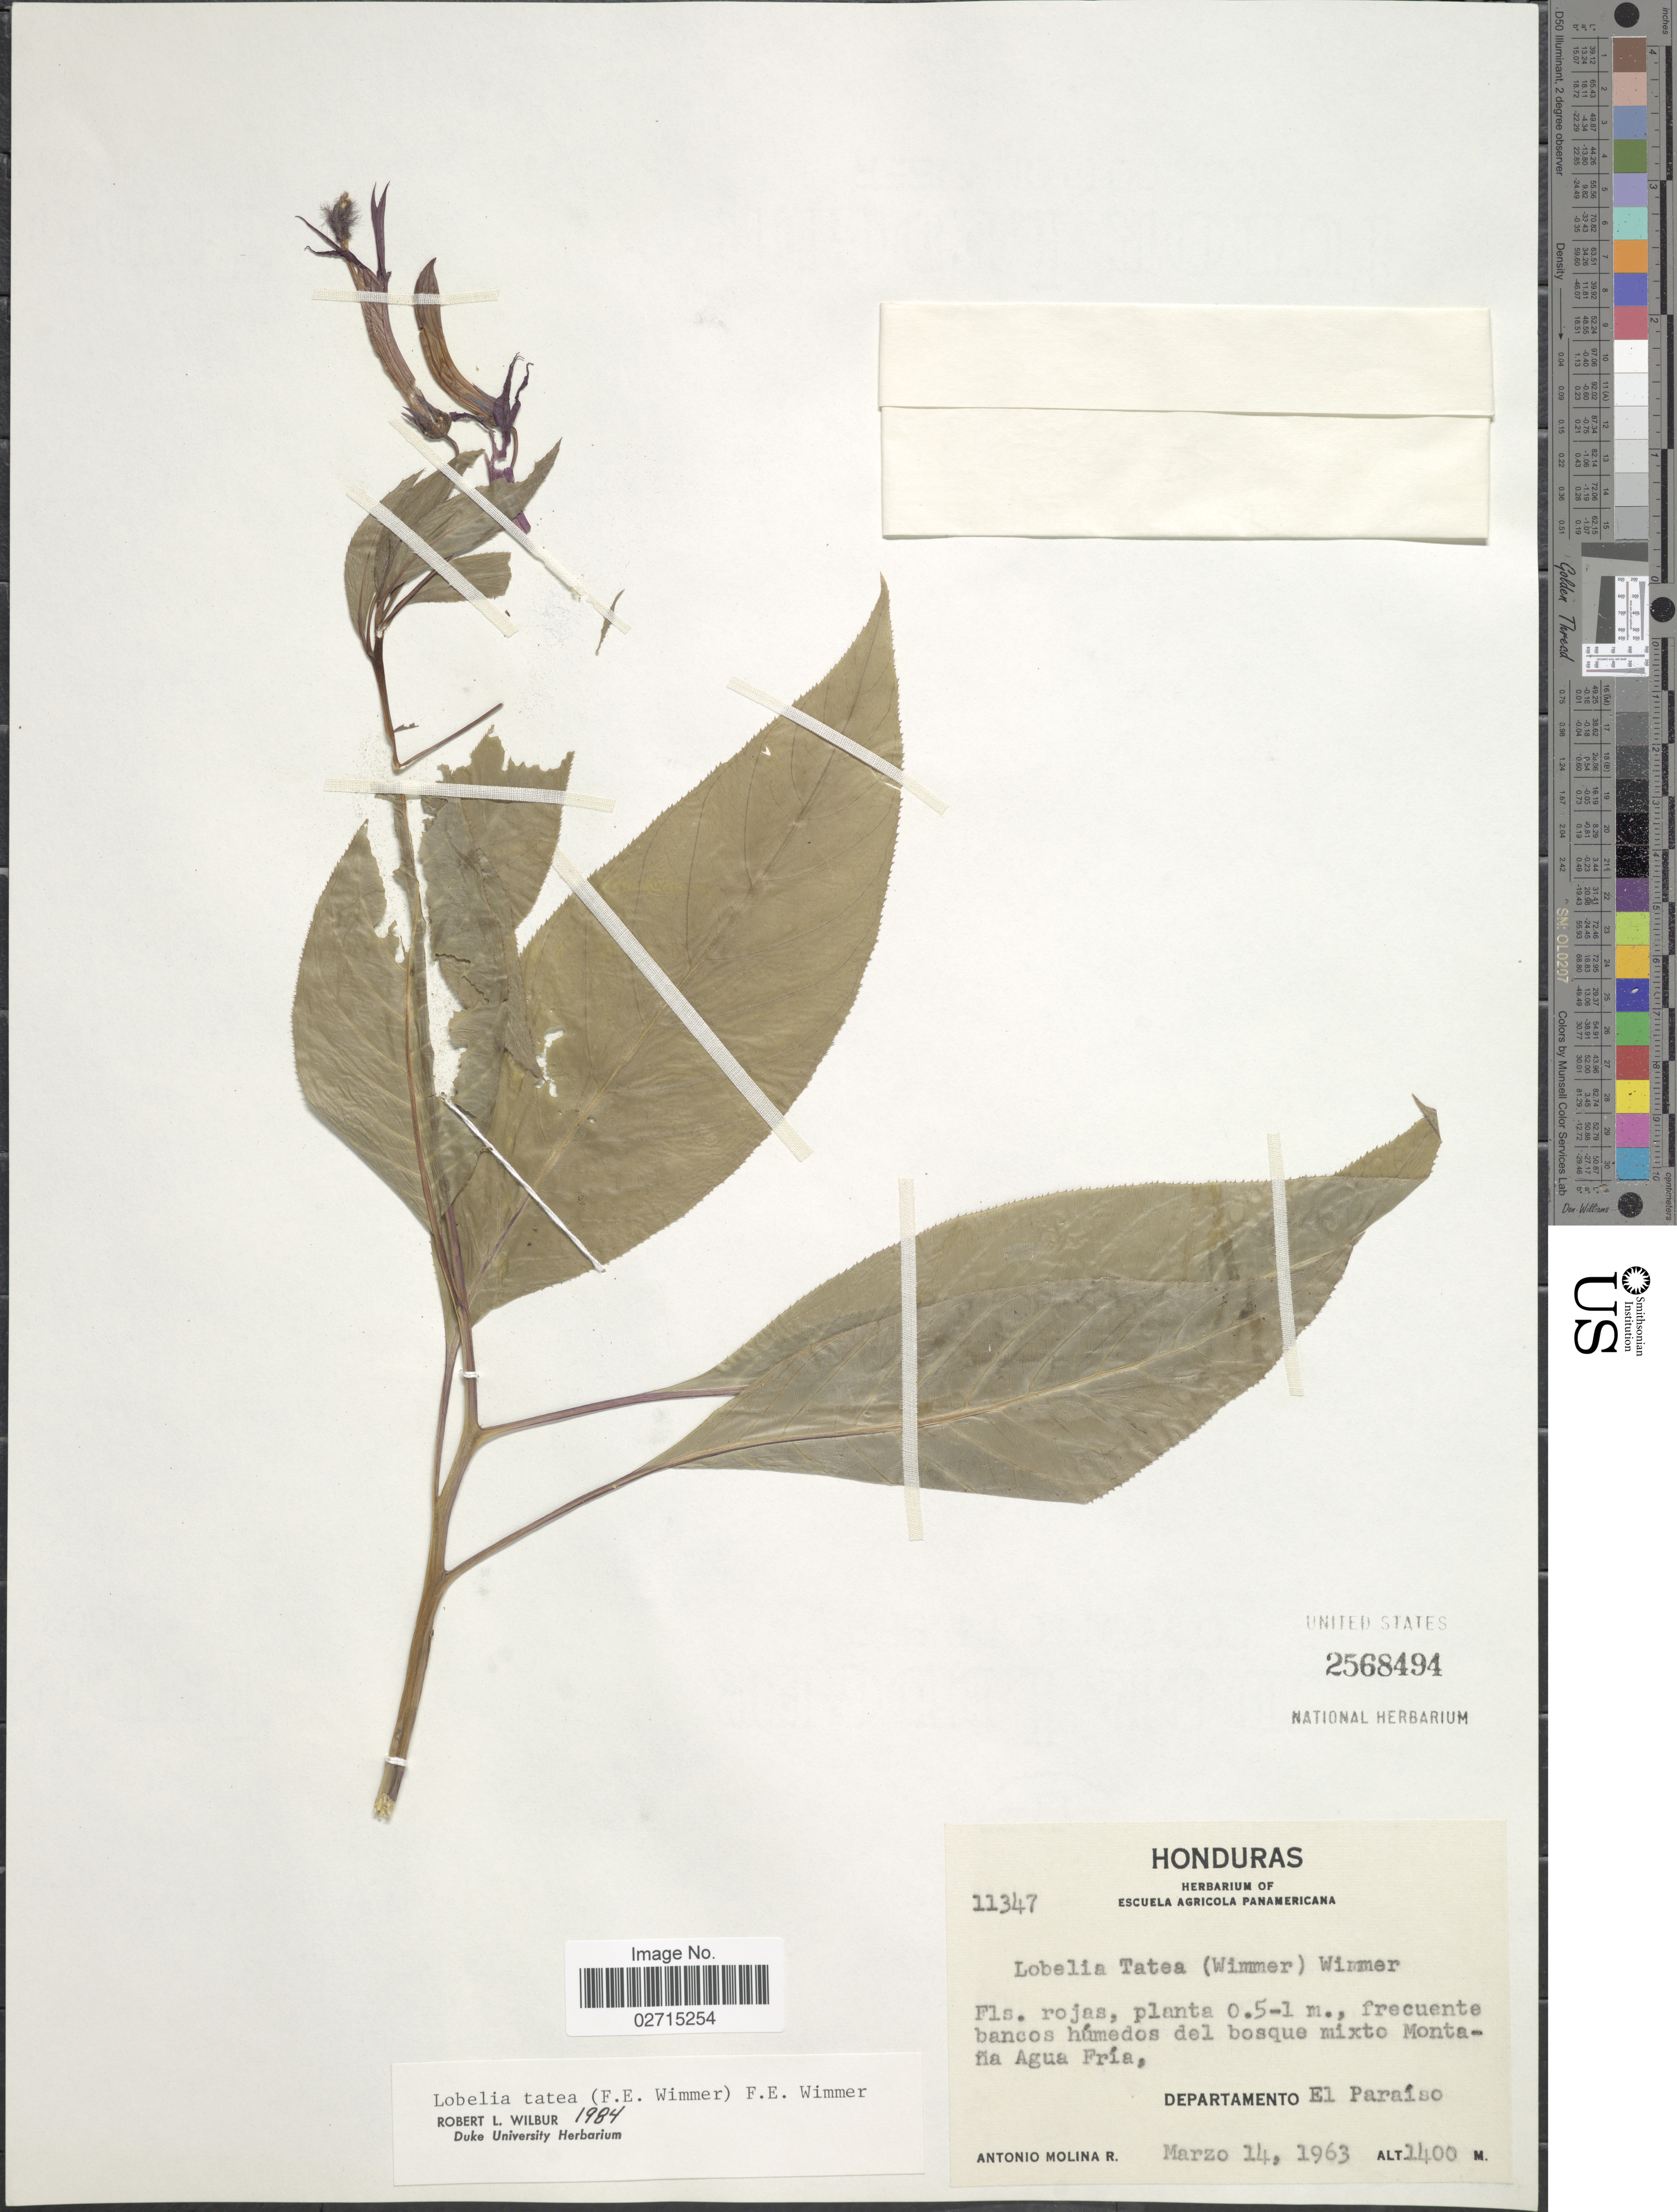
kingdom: Plantae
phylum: Tracheophyta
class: Magnoliopsida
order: Asterales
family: Campanulaceae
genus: Lobelia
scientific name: Lobelia tatea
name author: (E. Wimm.) E. Wimm.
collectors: A. Molina R.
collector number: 11347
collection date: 1963-03-14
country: Honduras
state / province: El Paraíso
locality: Frecuente bancos húmedos del bosque mixto Montaña Agua Fría, Departamento El Paraíso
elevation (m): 1400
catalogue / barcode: US 2568494